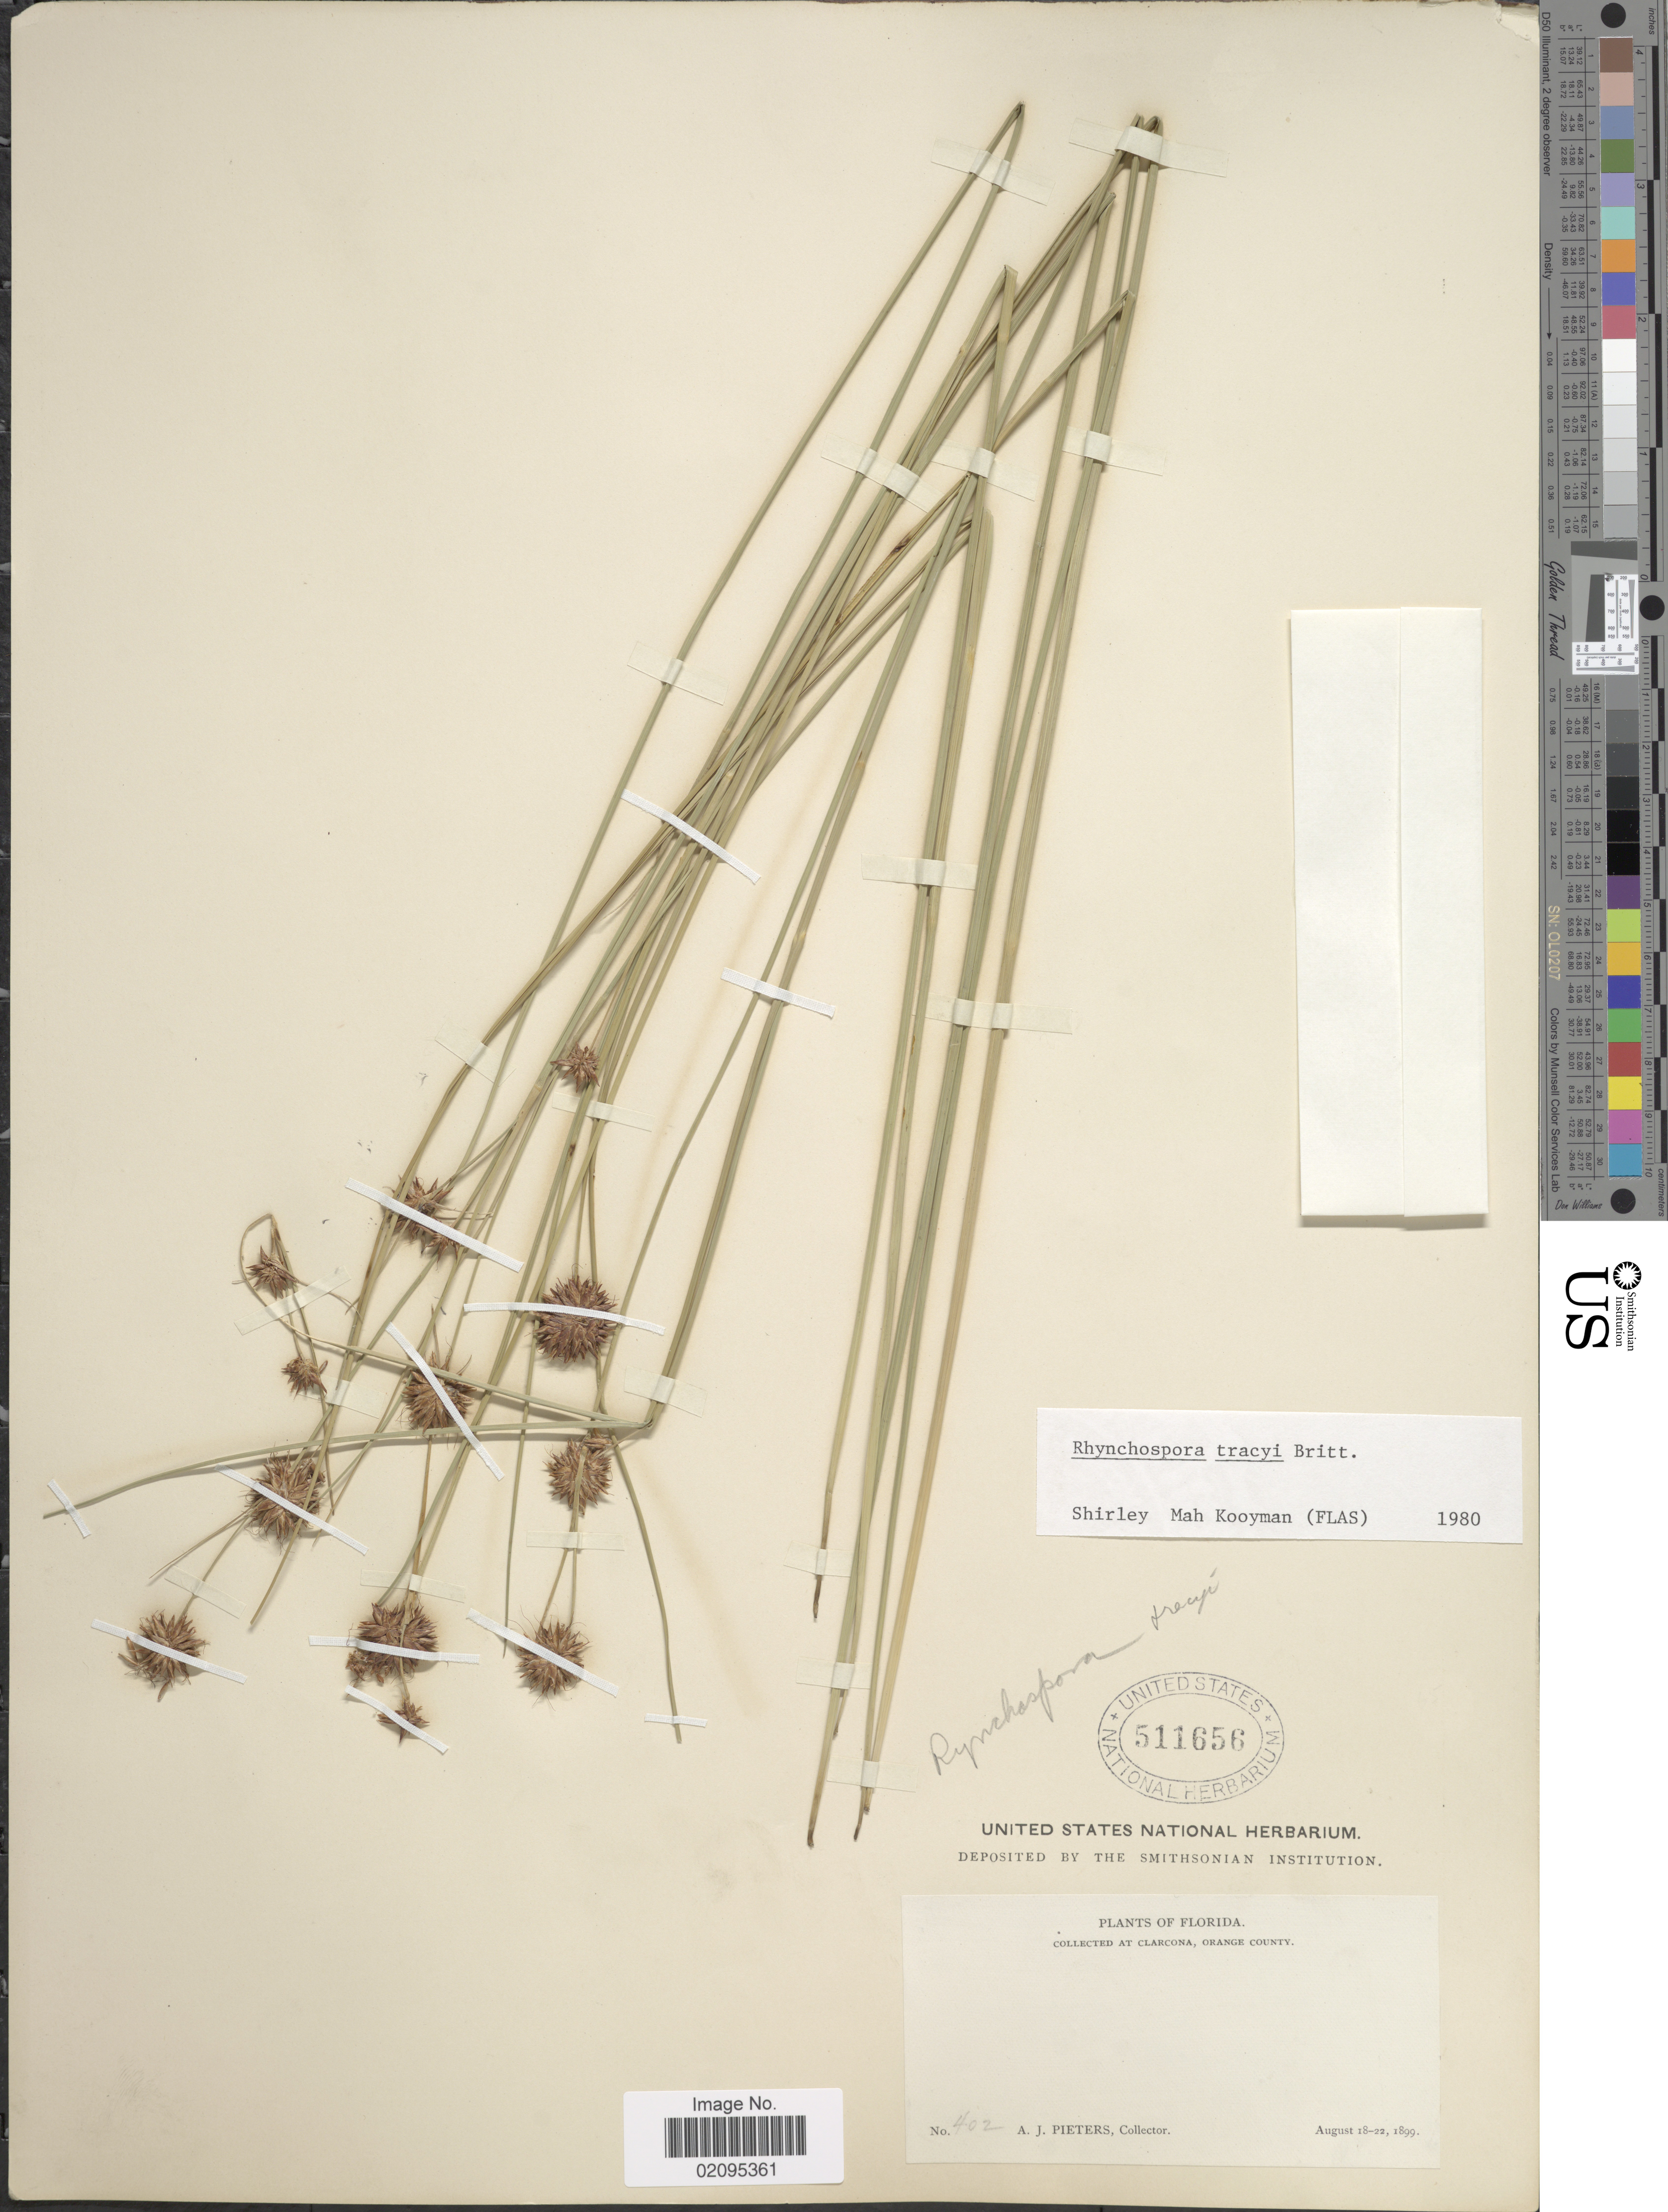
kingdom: Plantae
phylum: Tracheophyta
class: Liliopsida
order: Poales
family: Cyperaceae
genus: Rhynchospora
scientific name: Rhynchospora tracyi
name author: Britton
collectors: A. Pieters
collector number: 402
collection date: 1899-08-18/1899-08-22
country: United States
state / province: Florida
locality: At Clarcona, Orange County.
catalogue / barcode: US 511656